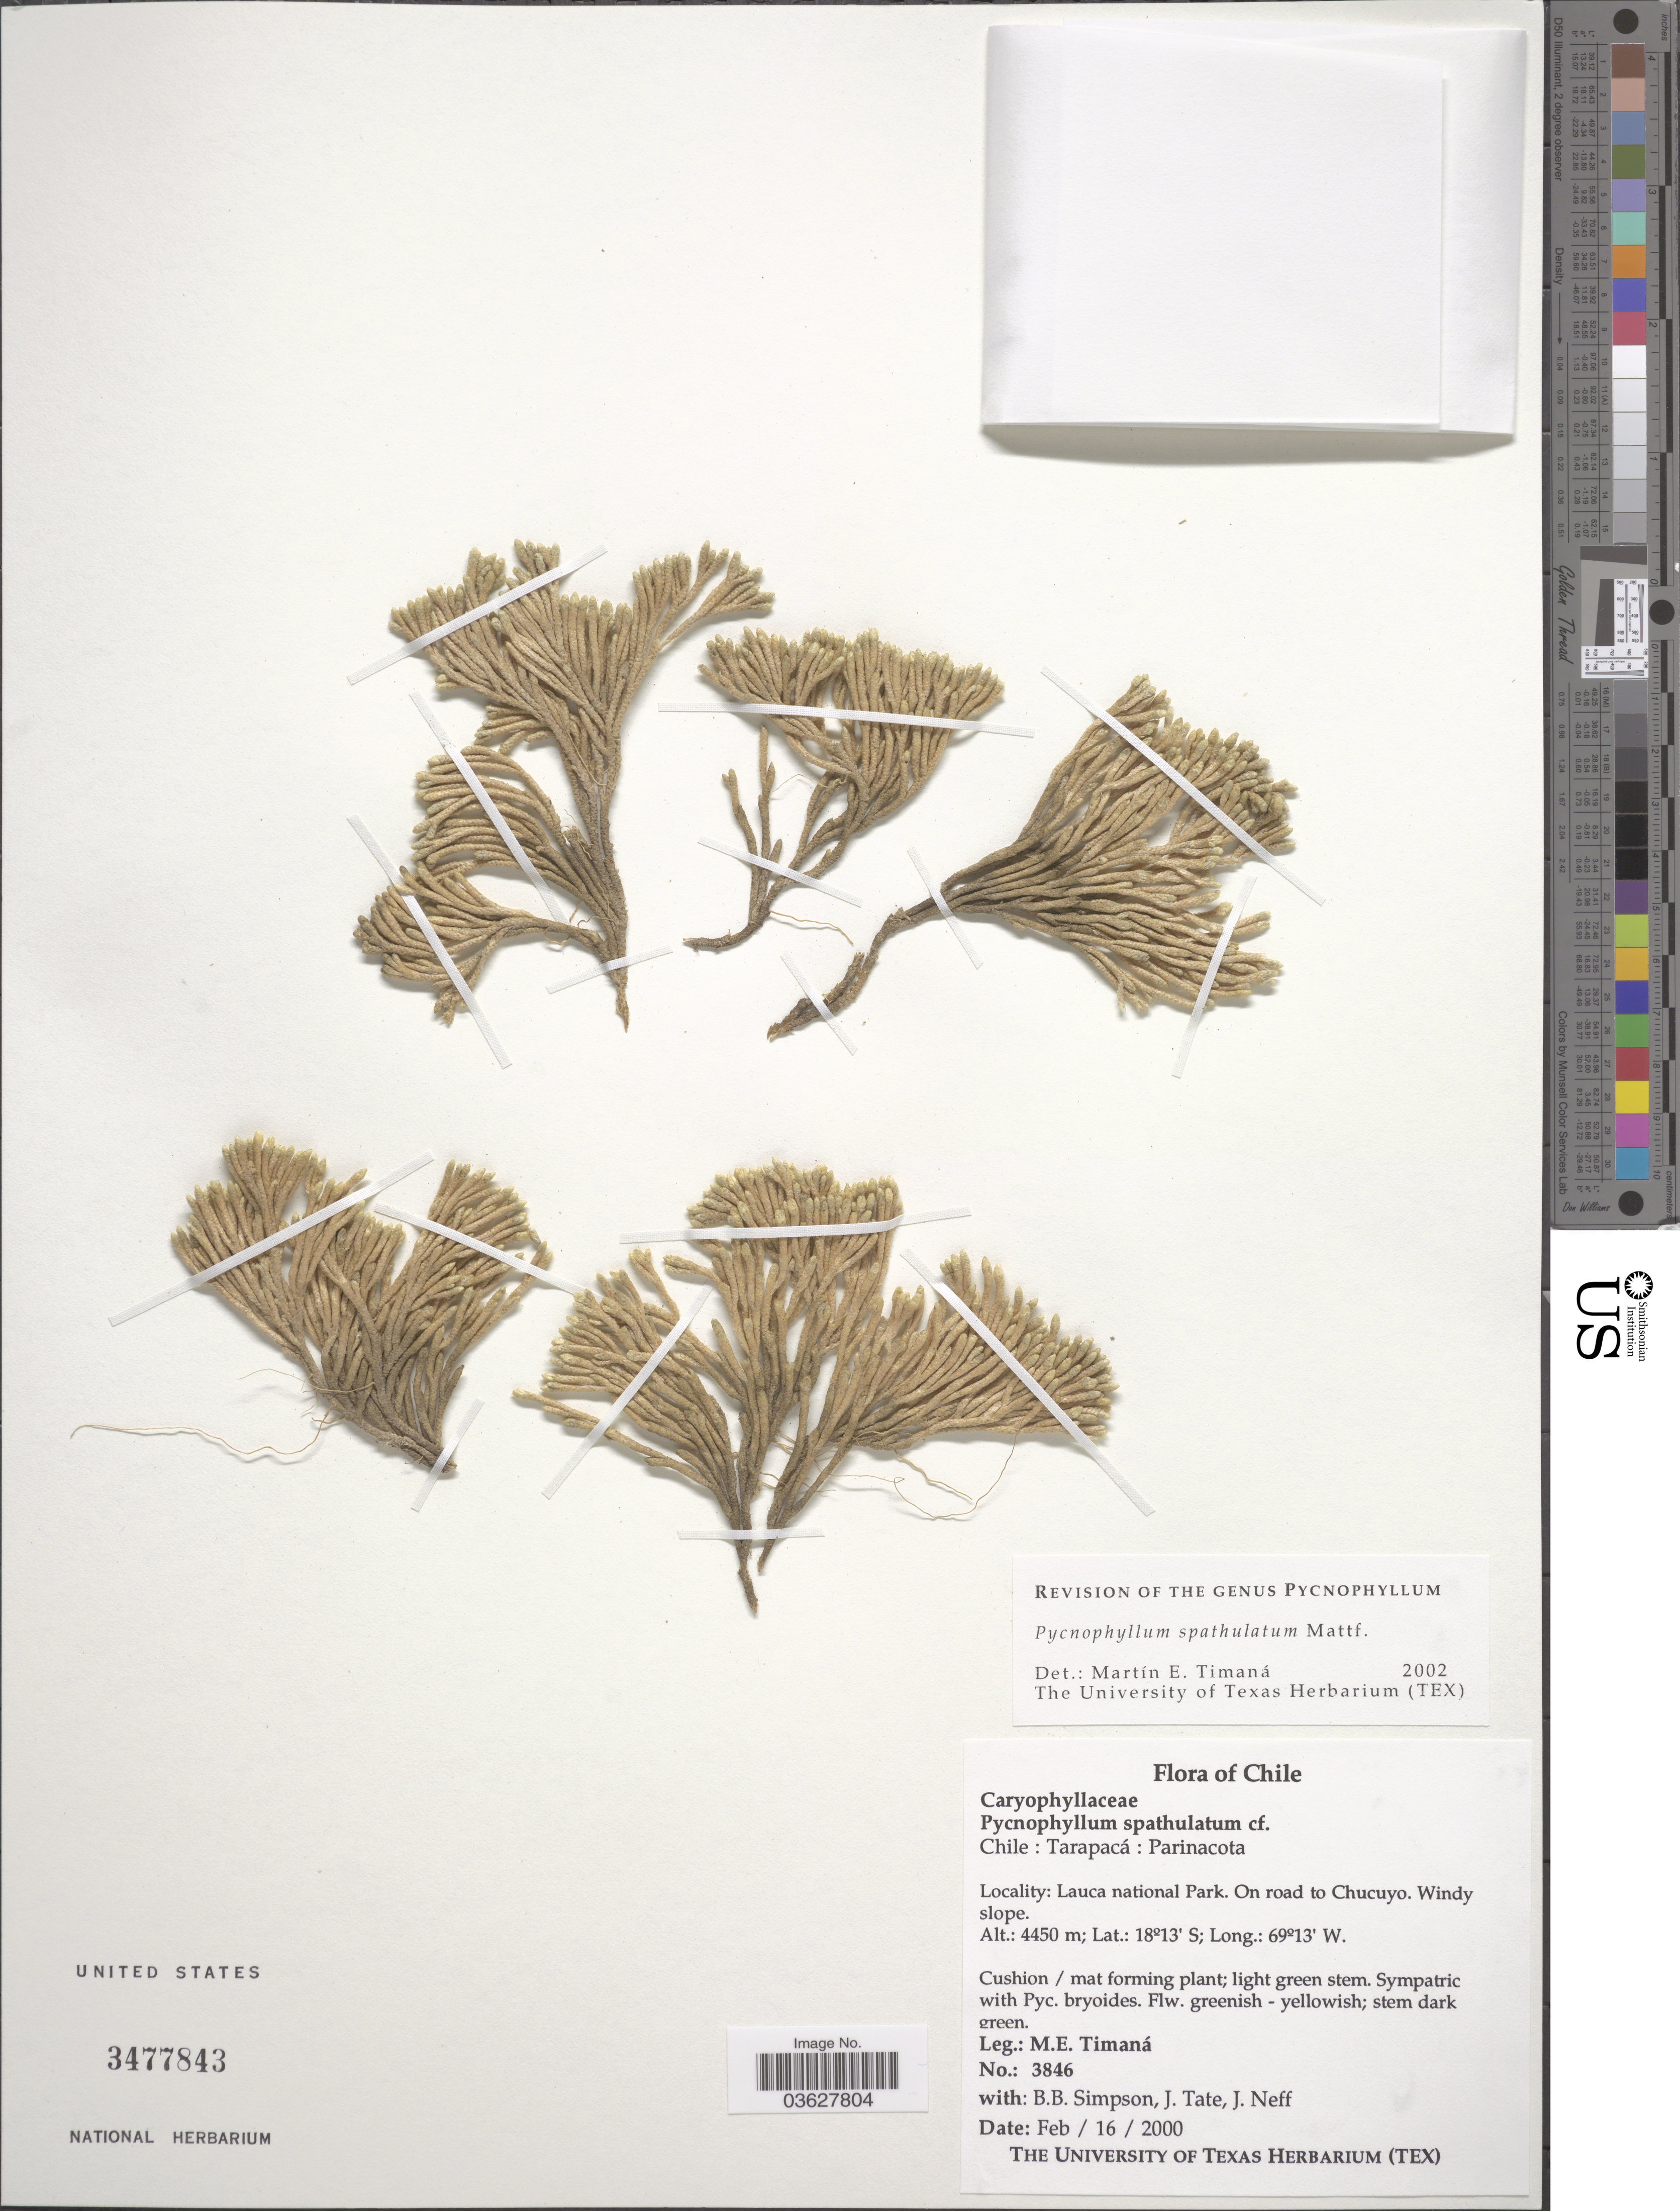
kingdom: Plantae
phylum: Tracheophyta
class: Magnoliopsida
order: Caryophyllales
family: Caryophyllaceae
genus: Pycnophyllum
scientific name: Pycnophyllum spathulatum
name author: Mattf.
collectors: M. E. Timaná, B. Simpson, J. Tate & J. Neff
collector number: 3846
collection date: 2000-02-16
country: Chile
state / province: Tarapacá (I)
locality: Parinacota. Lauca national Park. On road to Chucuyo. Windy slope.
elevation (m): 4450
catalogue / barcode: US 3477843